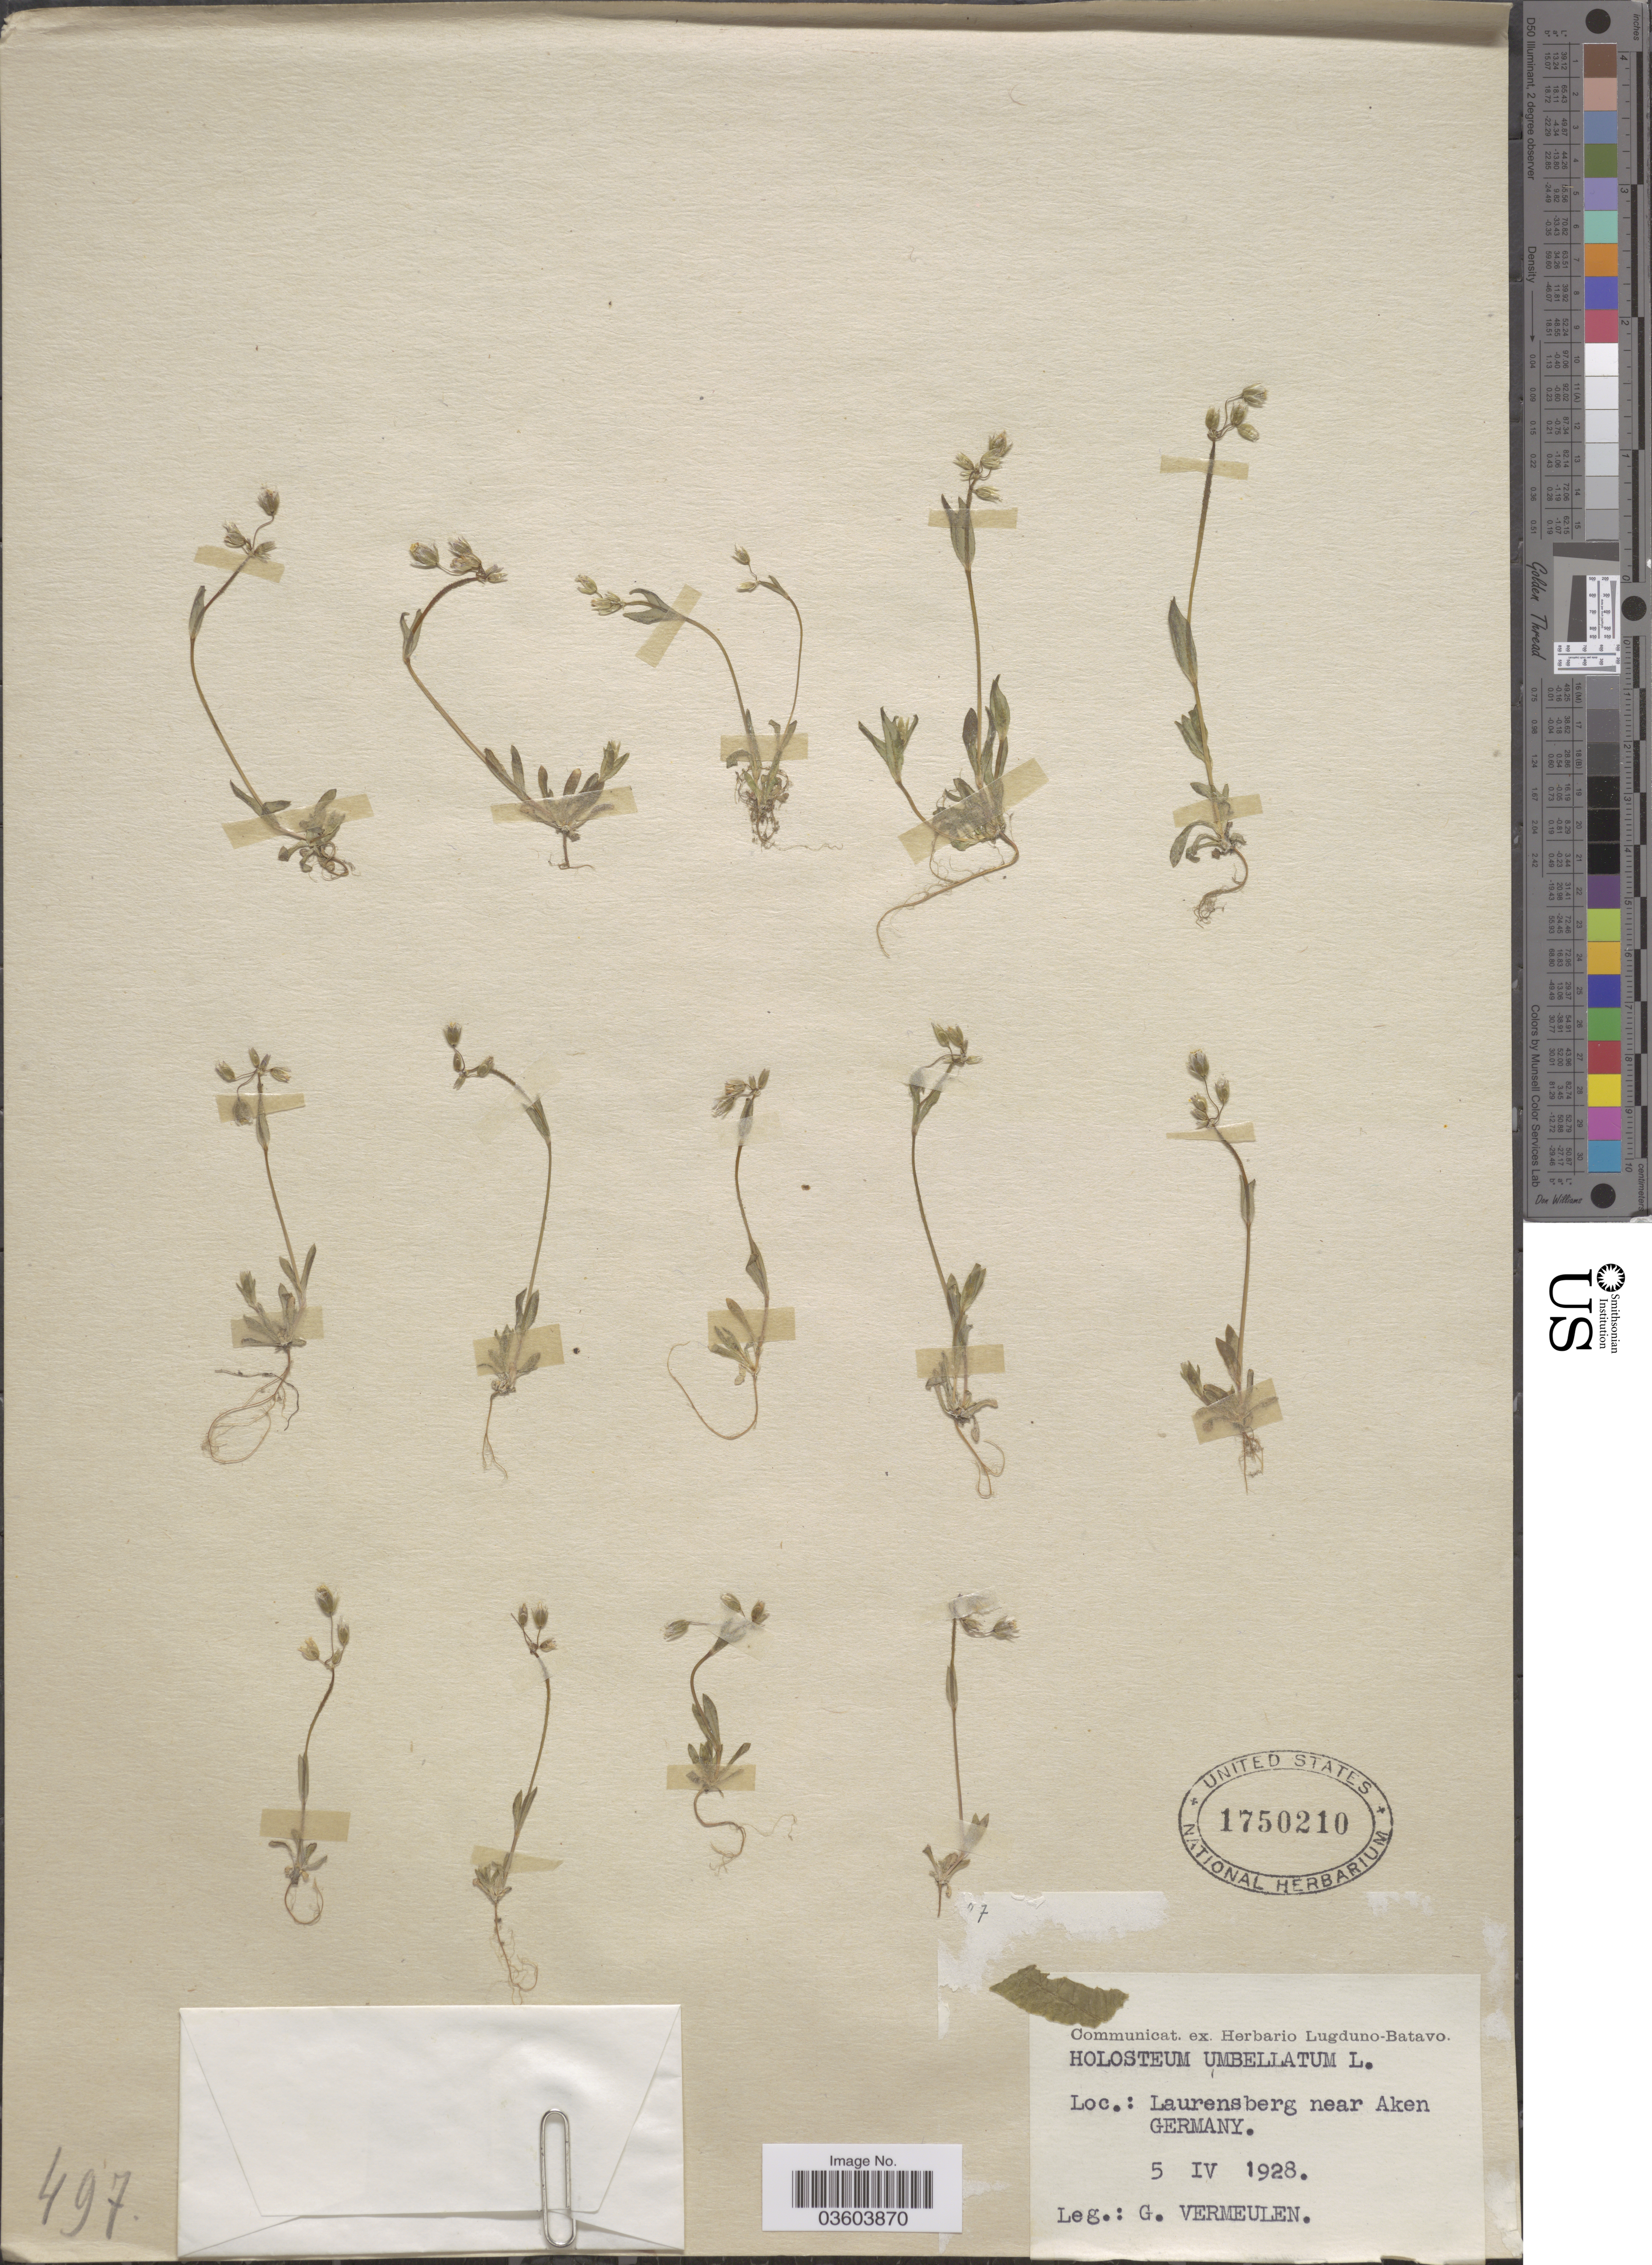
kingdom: Plantae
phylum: Tracheophyta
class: Magnoliopsida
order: Caryophyllales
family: Caryophyllaceae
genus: Holosteum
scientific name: Holosteum umbellatum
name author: L.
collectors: G. Vermeulen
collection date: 1928-04-05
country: Germany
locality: Laurensberg near Aken.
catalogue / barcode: US 1750210